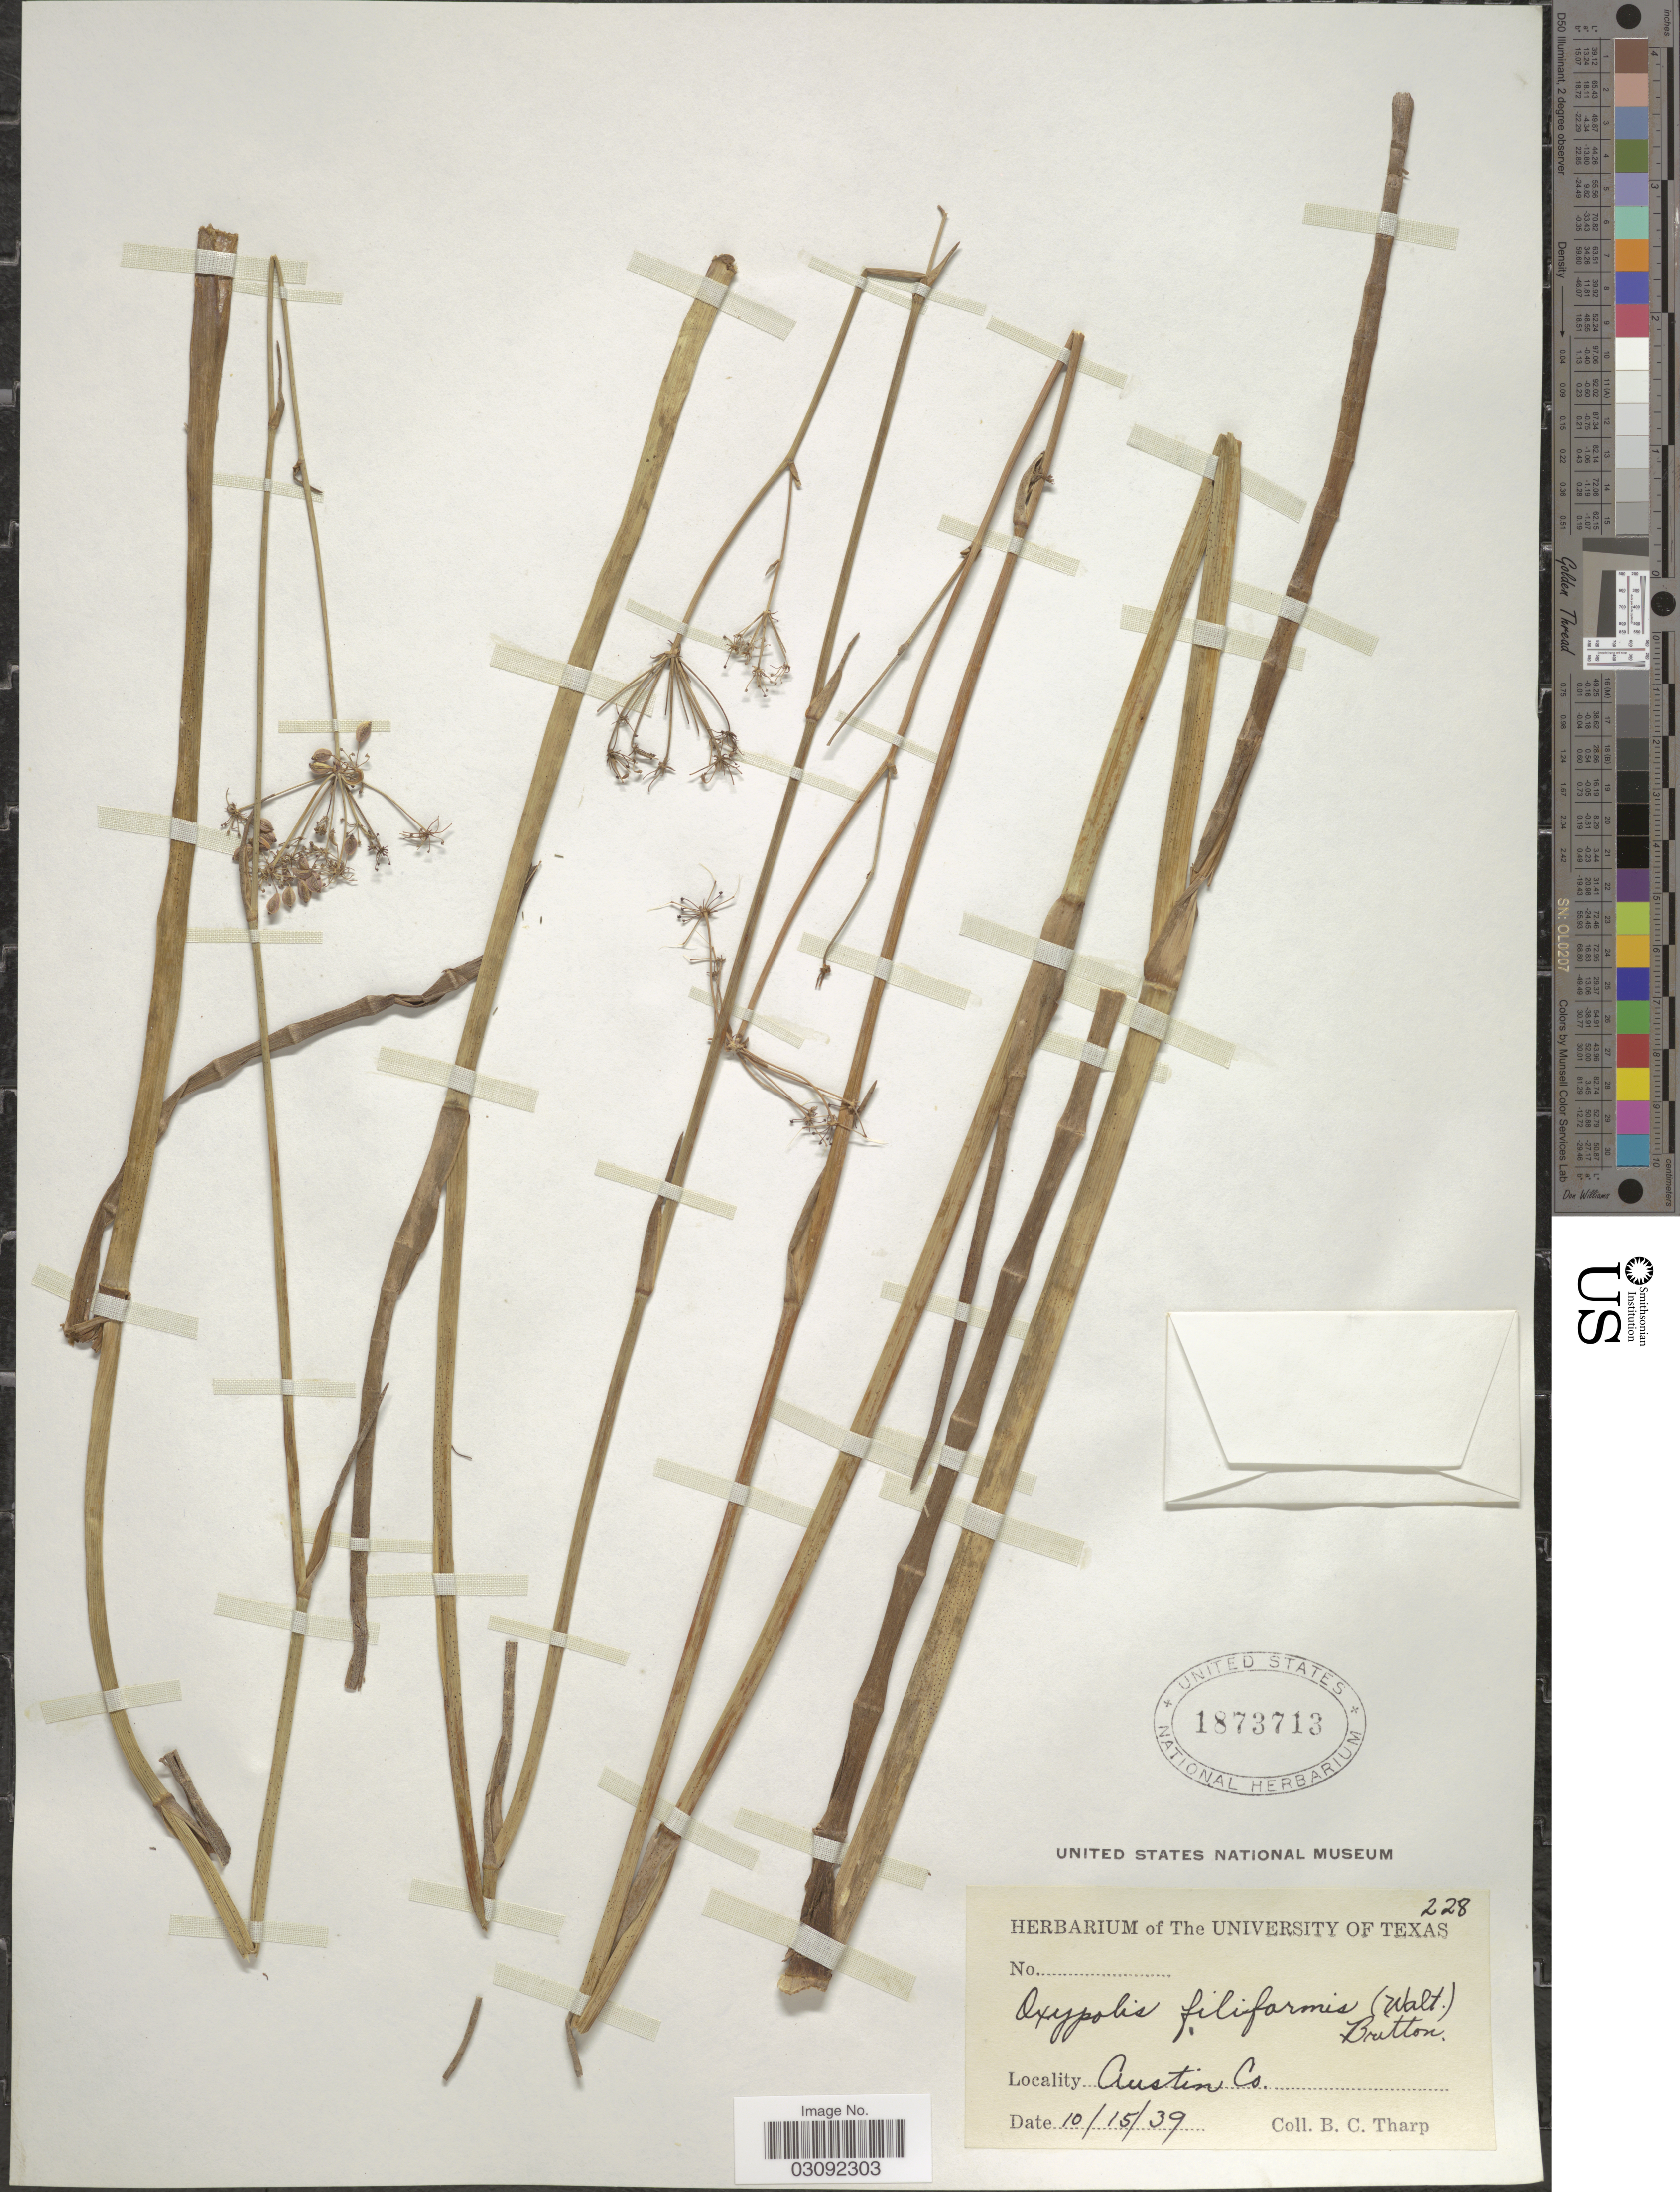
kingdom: Plantae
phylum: Tracheophyta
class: Magnoliopsida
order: Apiales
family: Apiaceae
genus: Oxypolis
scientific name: Oxypolis filiformis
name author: (Walter) Britton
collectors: B. C. Tharp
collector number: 228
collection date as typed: Transcribed d/m/y: 15/10/39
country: United States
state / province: Texas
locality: Austin Co.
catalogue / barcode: US 1873713